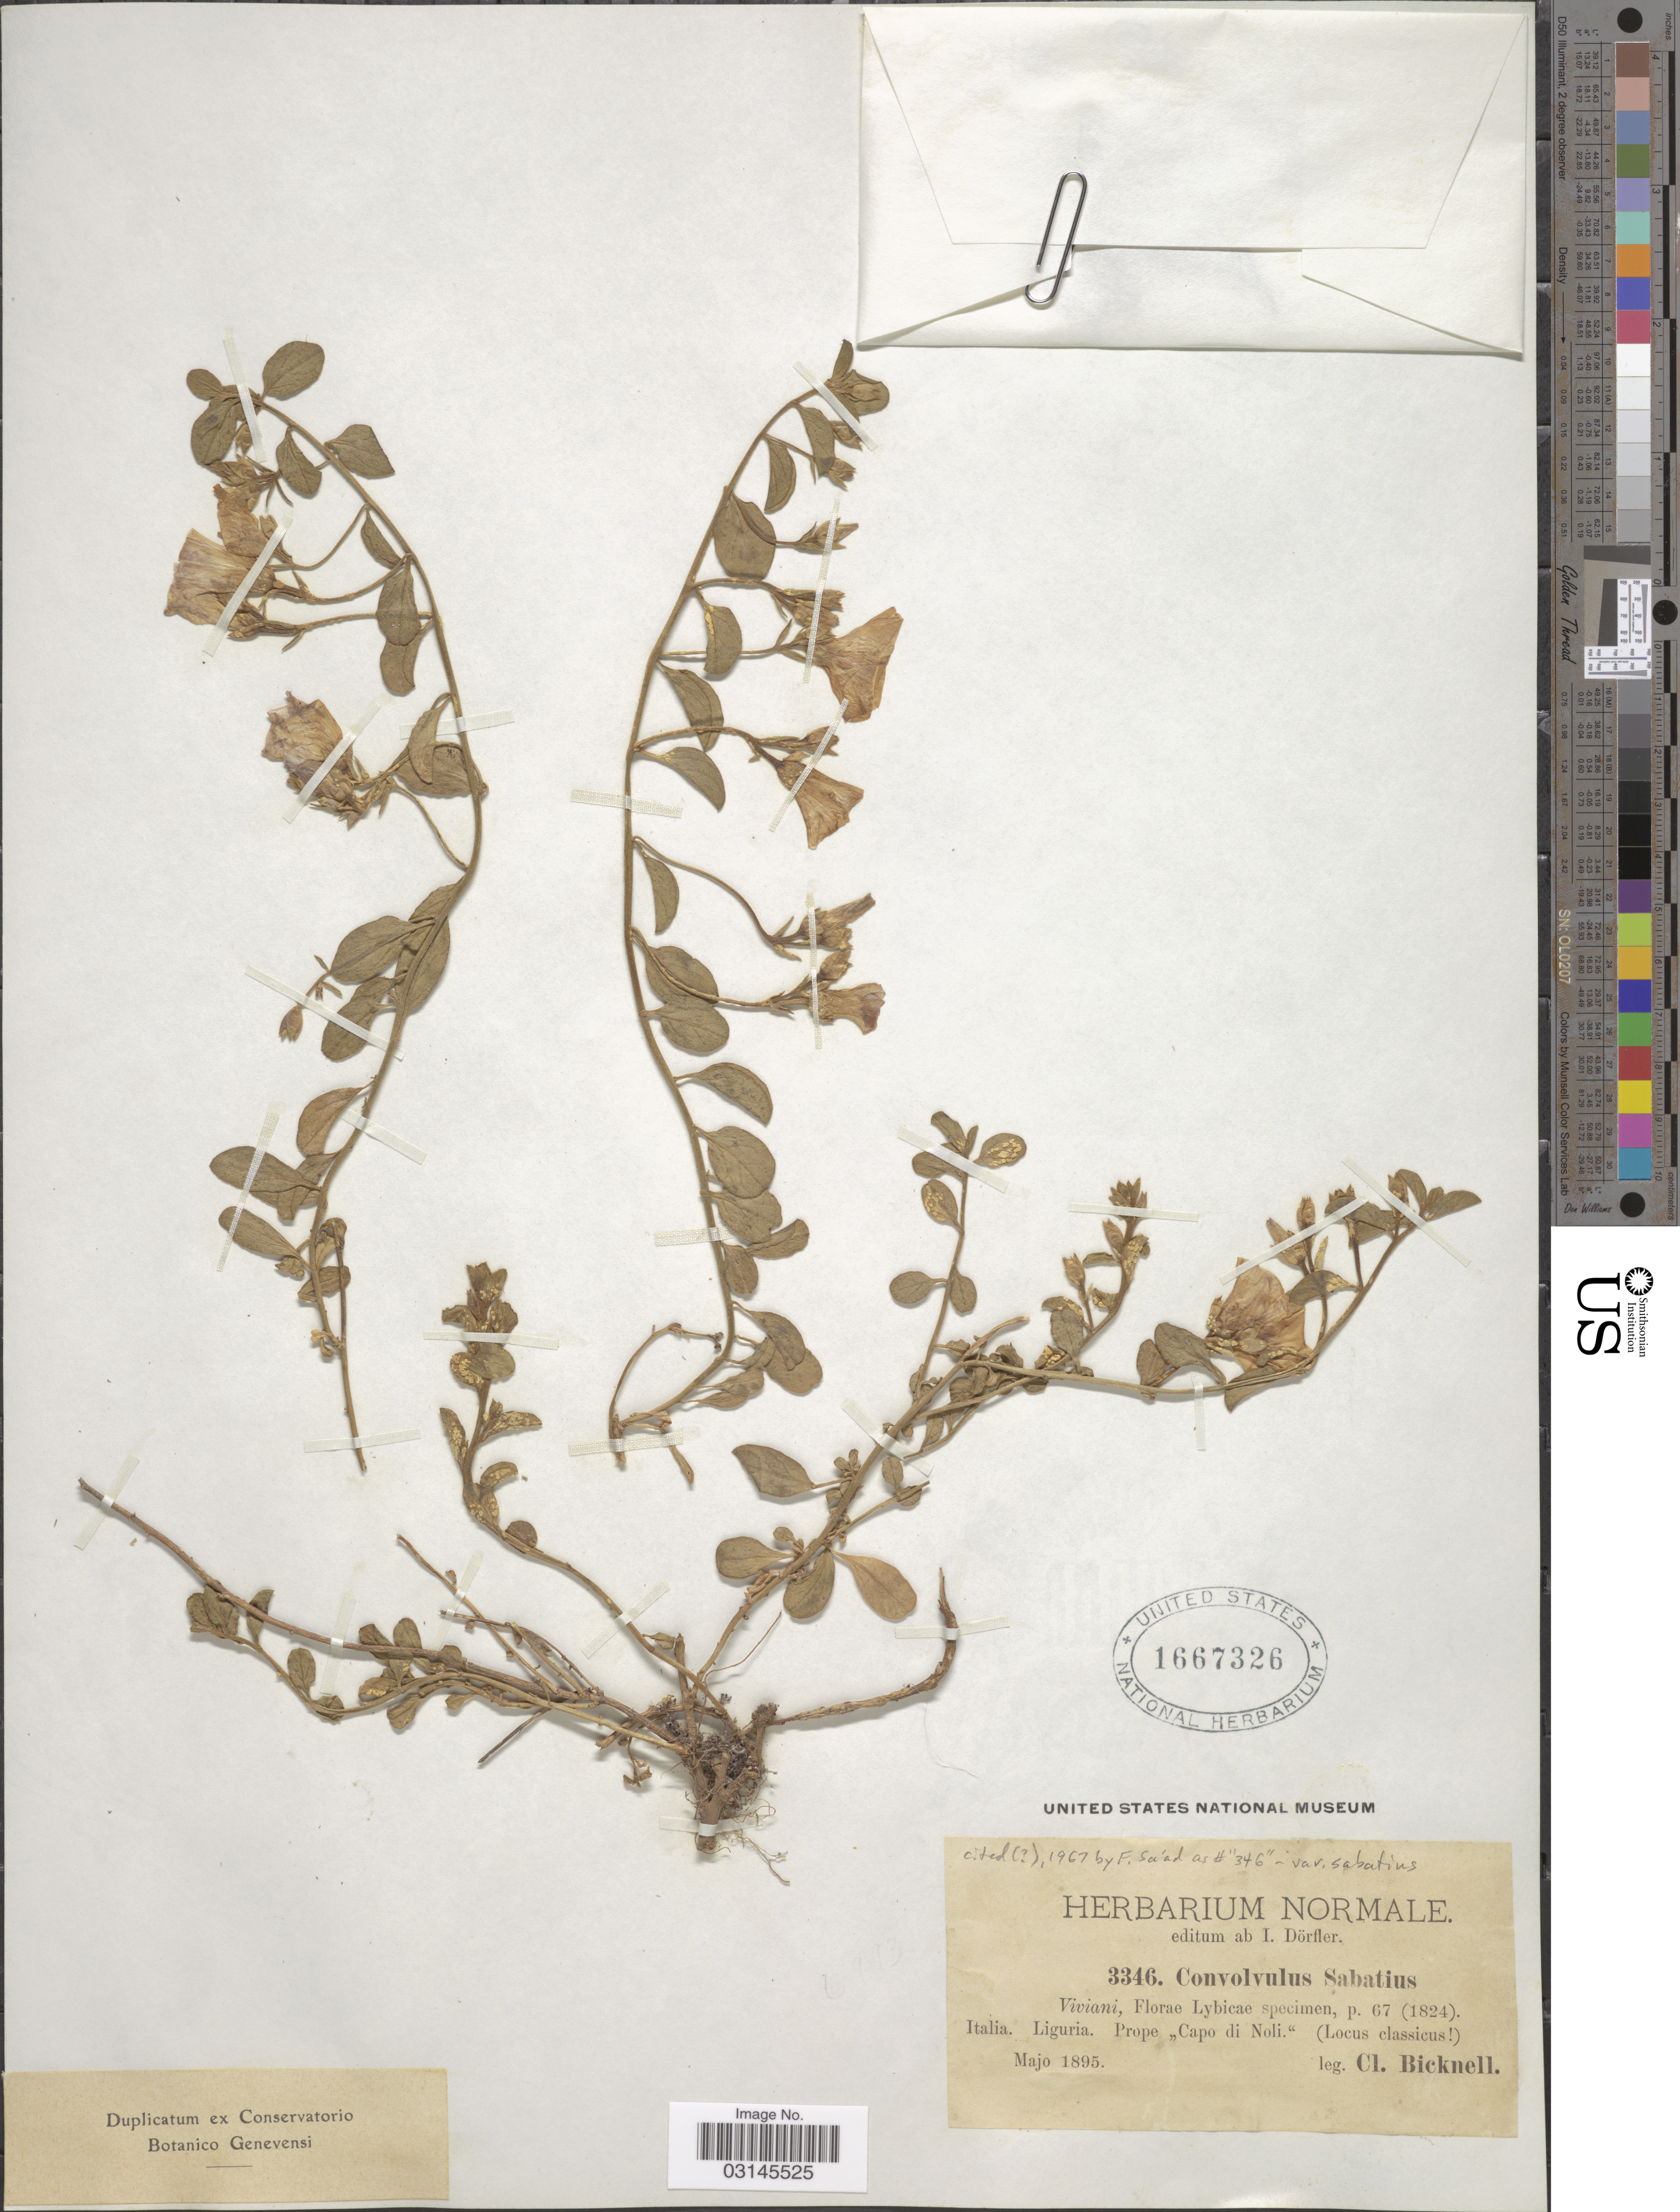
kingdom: Plantae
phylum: Tracheophyta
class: Magnoliopsida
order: Solanales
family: Convolvulaceae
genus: Convolvulus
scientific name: Convolvulus sabatius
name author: Viv.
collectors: C. Bicknell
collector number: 3346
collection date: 1895-05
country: Italy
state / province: Liguria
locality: Prope "Capo di Noli" .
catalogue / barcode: US 1667326